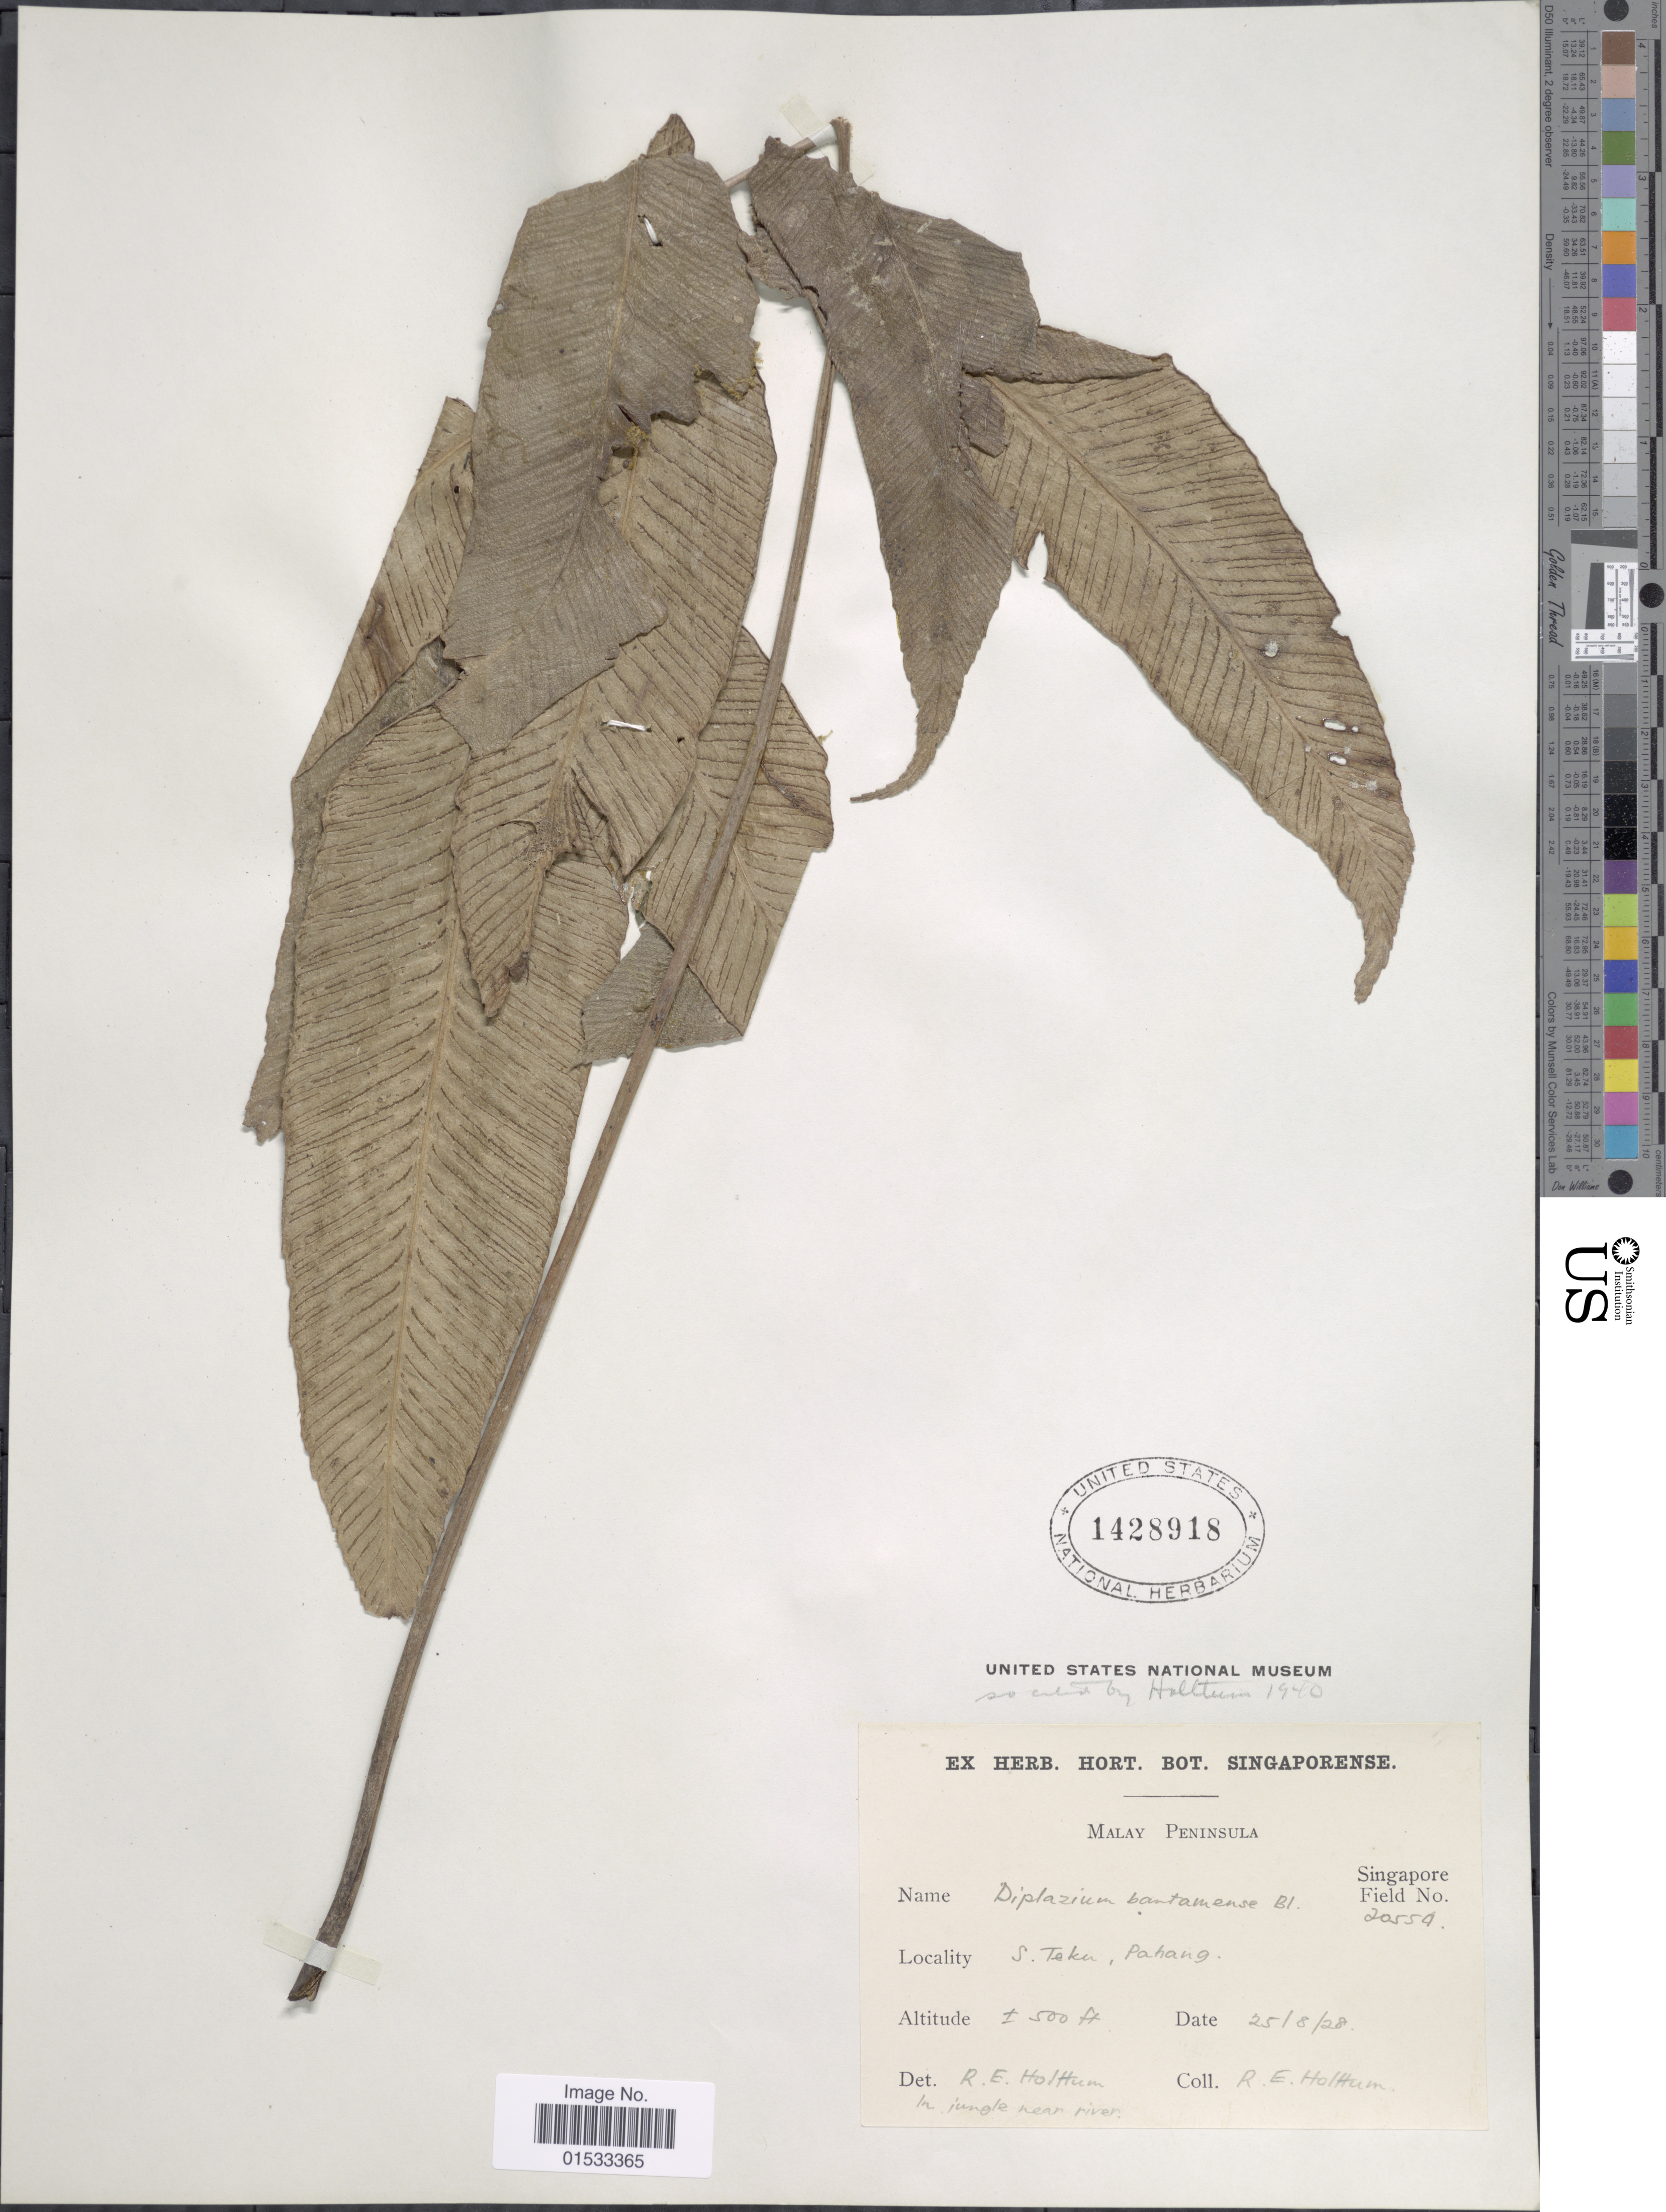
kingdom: Plantae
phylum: Tracheophyta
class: Polypodiopsida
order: Polypodiales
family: Athyriaceae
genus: Diplazium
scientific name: Diplazium bantamense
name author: Blume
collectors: R. E. Holttum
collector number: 20554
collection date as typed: Transcribed d/m/y: 25/8/28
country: Malaysia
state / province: Pahang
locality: Malay Peninsula, S. Taken [interpreted]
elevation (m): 152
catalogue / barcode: US 1428918